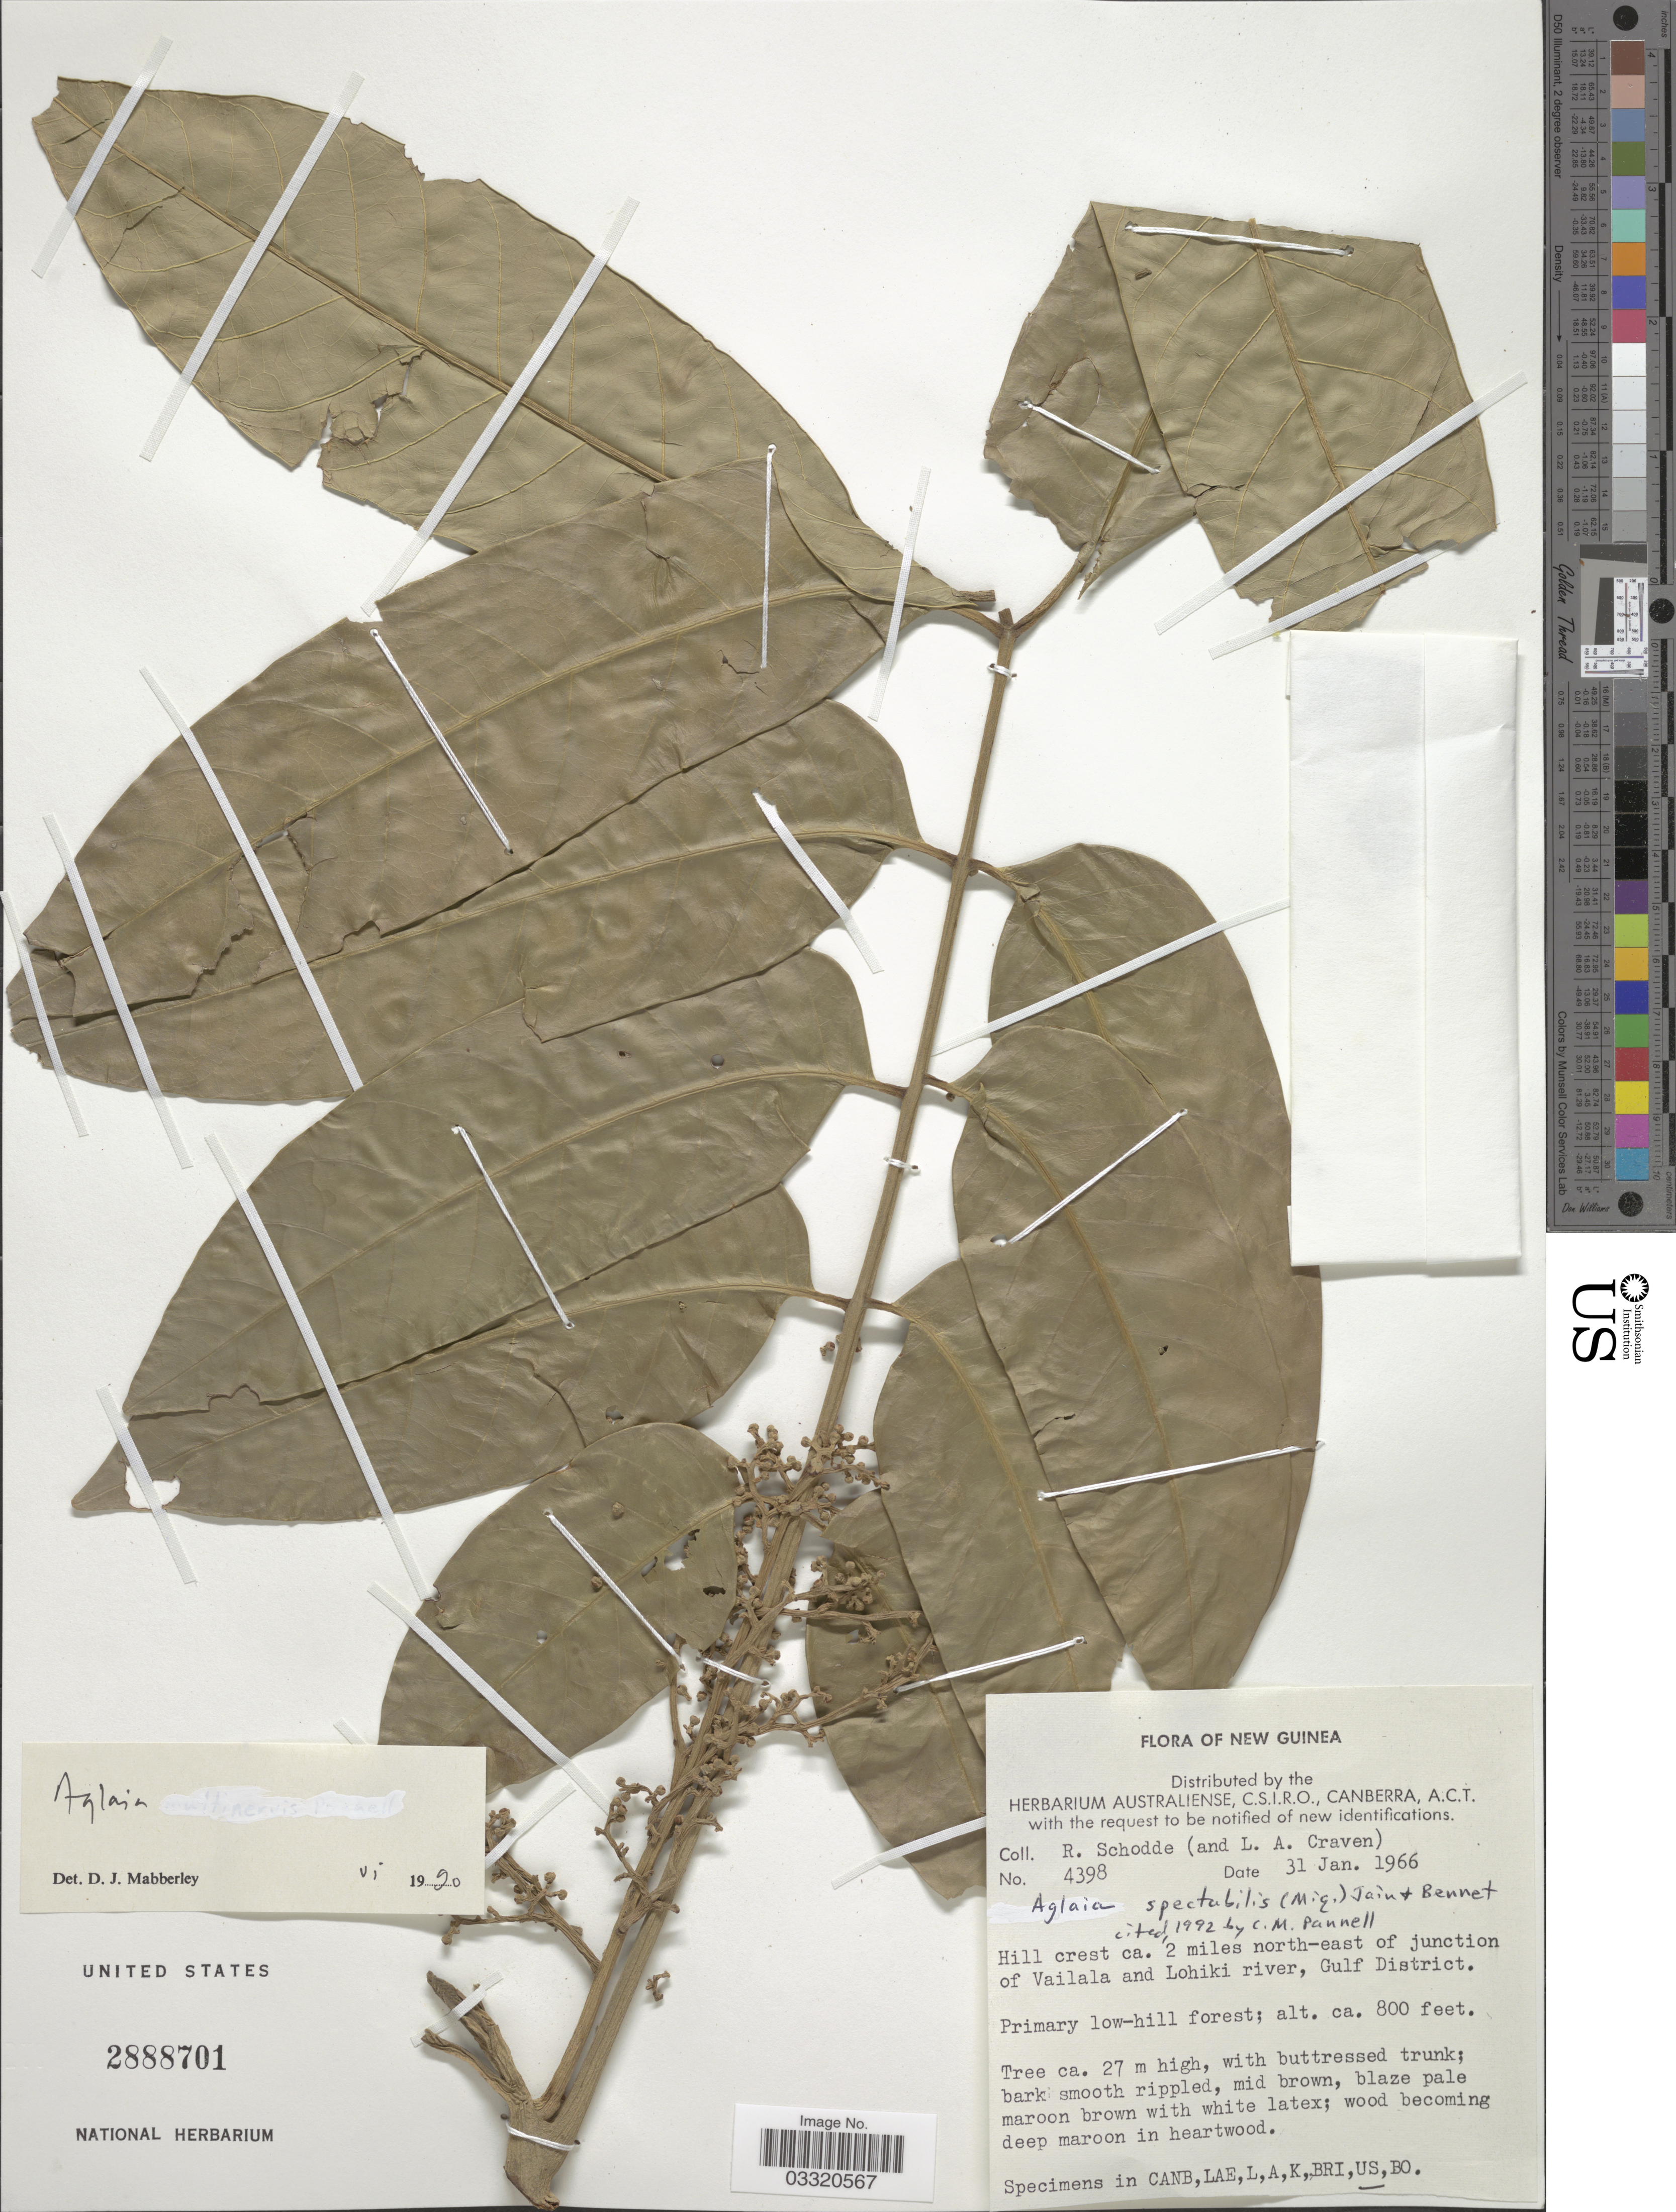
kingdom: Plantae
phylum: Tracheophyta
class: Magnoliopsida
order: Sapindales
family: Meliaceae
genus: Aglaia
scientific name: Aglaia spectabilis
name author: (Miq.) S.S. Jain & Bennet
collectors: R. Schodde & L. A. Craven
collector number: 4398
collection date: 1966-01-31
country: Papua New Guinea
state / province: Gulf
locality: New Guinea. Hill crest ca. 2 miles north-east of junction of Vailala and Lohiki river, Gulf District.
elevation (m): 244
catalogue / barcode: US 2888701